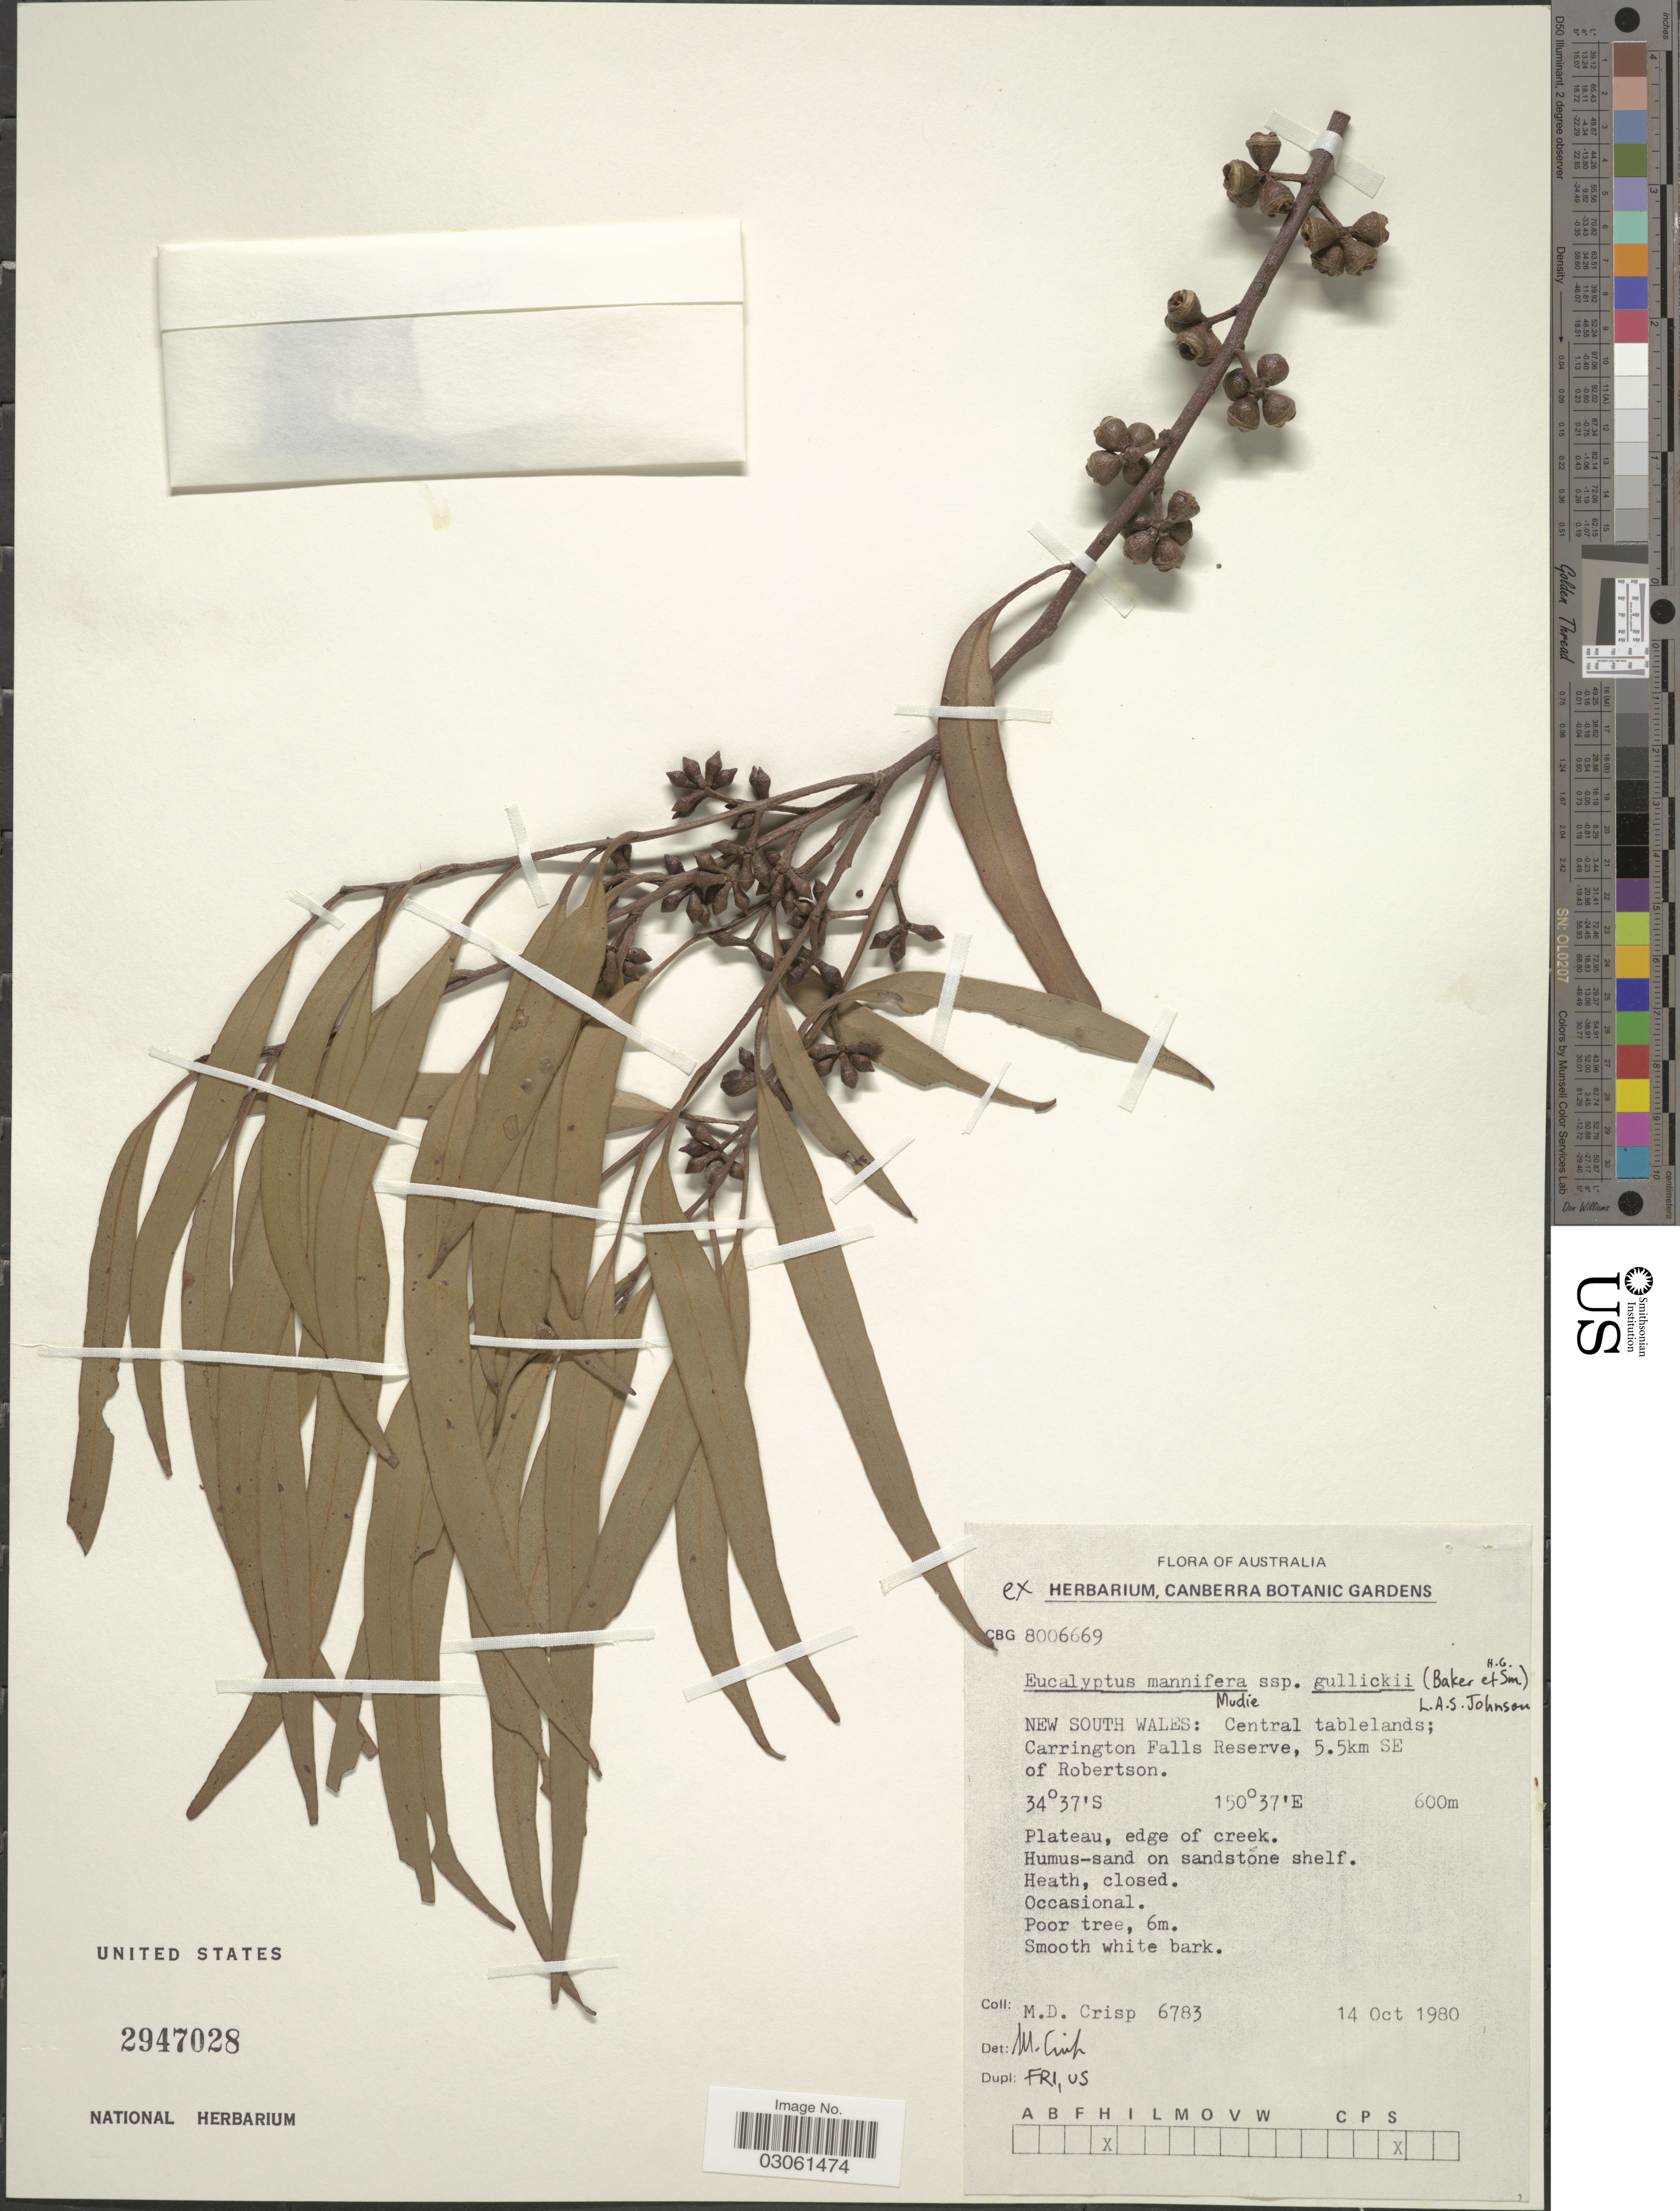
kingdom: Plantae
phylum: Tracheophyta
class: Magnoliopsida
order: Myrtales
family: Myrtaceae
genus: Eucalyptus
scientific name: Eucalyptus mannifera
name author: Mudie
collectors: M. Crisp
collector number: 6783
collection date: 1980-10-14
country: Australia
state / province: New South Wales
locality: Central tablelands; Carrington Falls Reserve, 5.5km SE of Robertson.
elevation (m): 600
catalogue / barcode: US 2947028